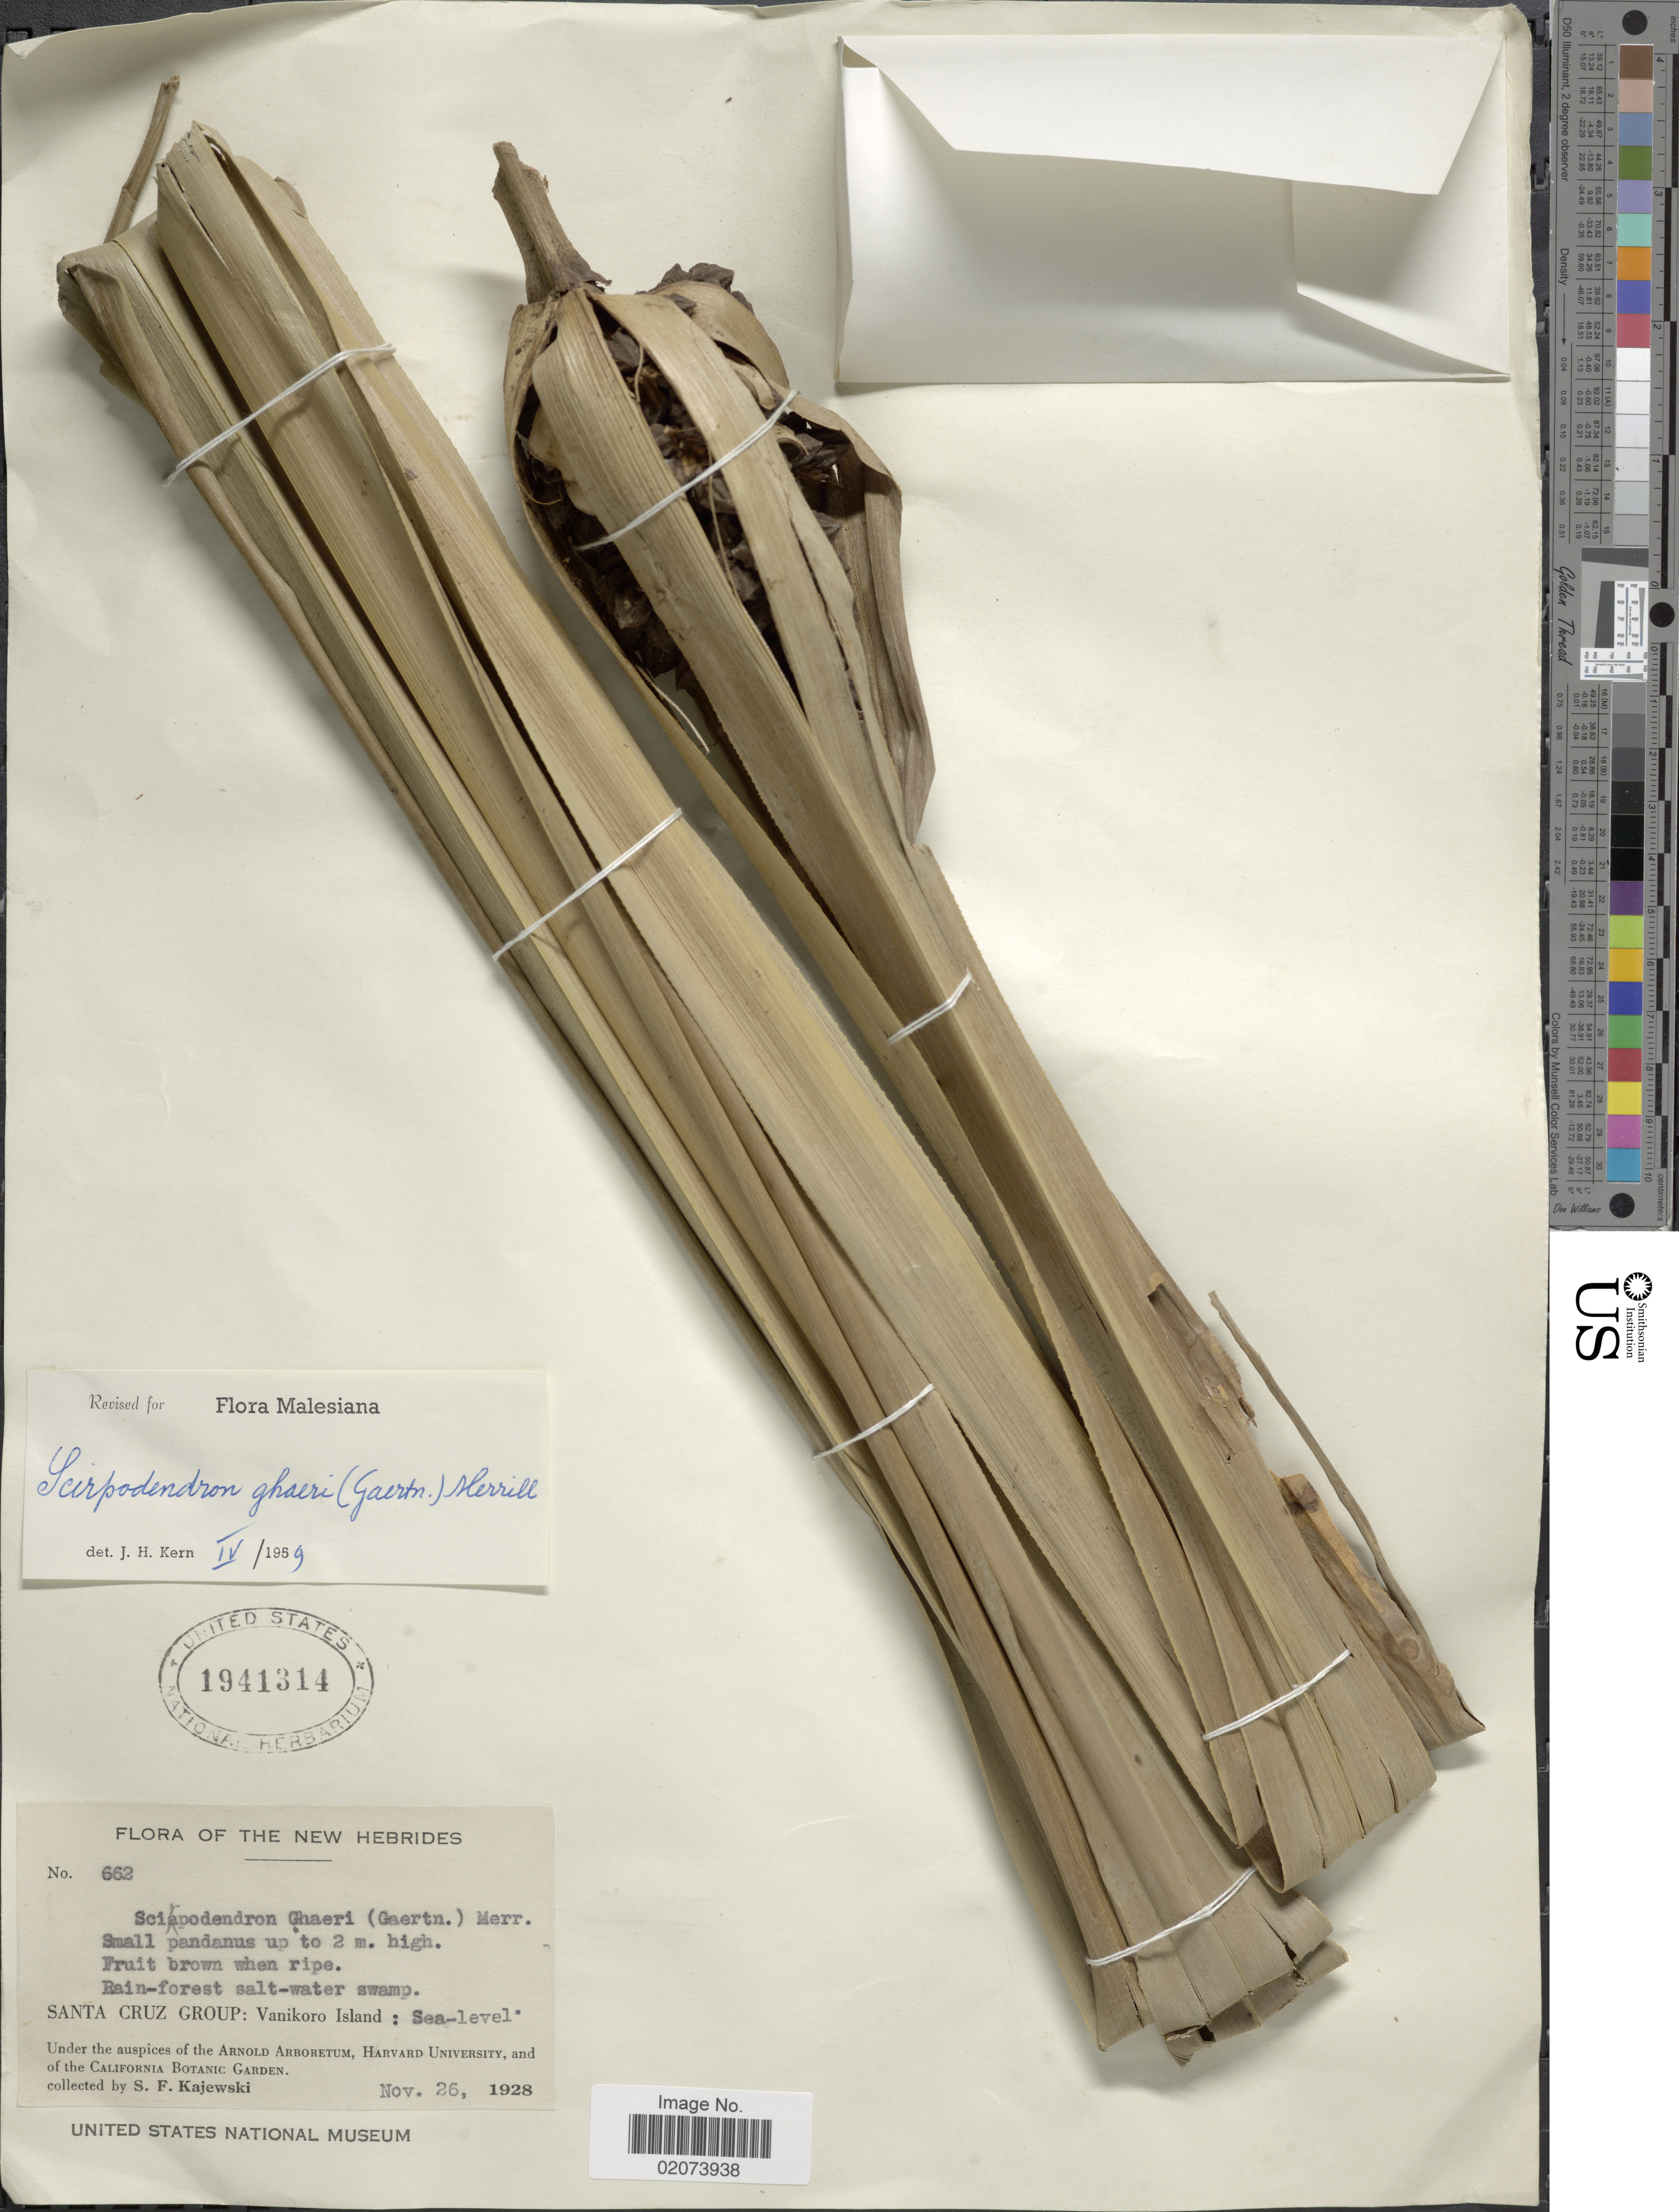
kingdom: Plantae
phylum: Tracheophyta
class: Liliopsida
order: Poales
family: Cyperaceae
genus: Scirpodendron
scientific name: Scirpodendron ghaeri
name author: (Gaertn.) Merr.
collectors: S. Kajewski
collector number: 662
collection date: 1928-11-26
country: Vanuatu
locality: New Hebrides, Santa Cruz Group, Vanikoro Island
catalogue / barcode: US 1941314